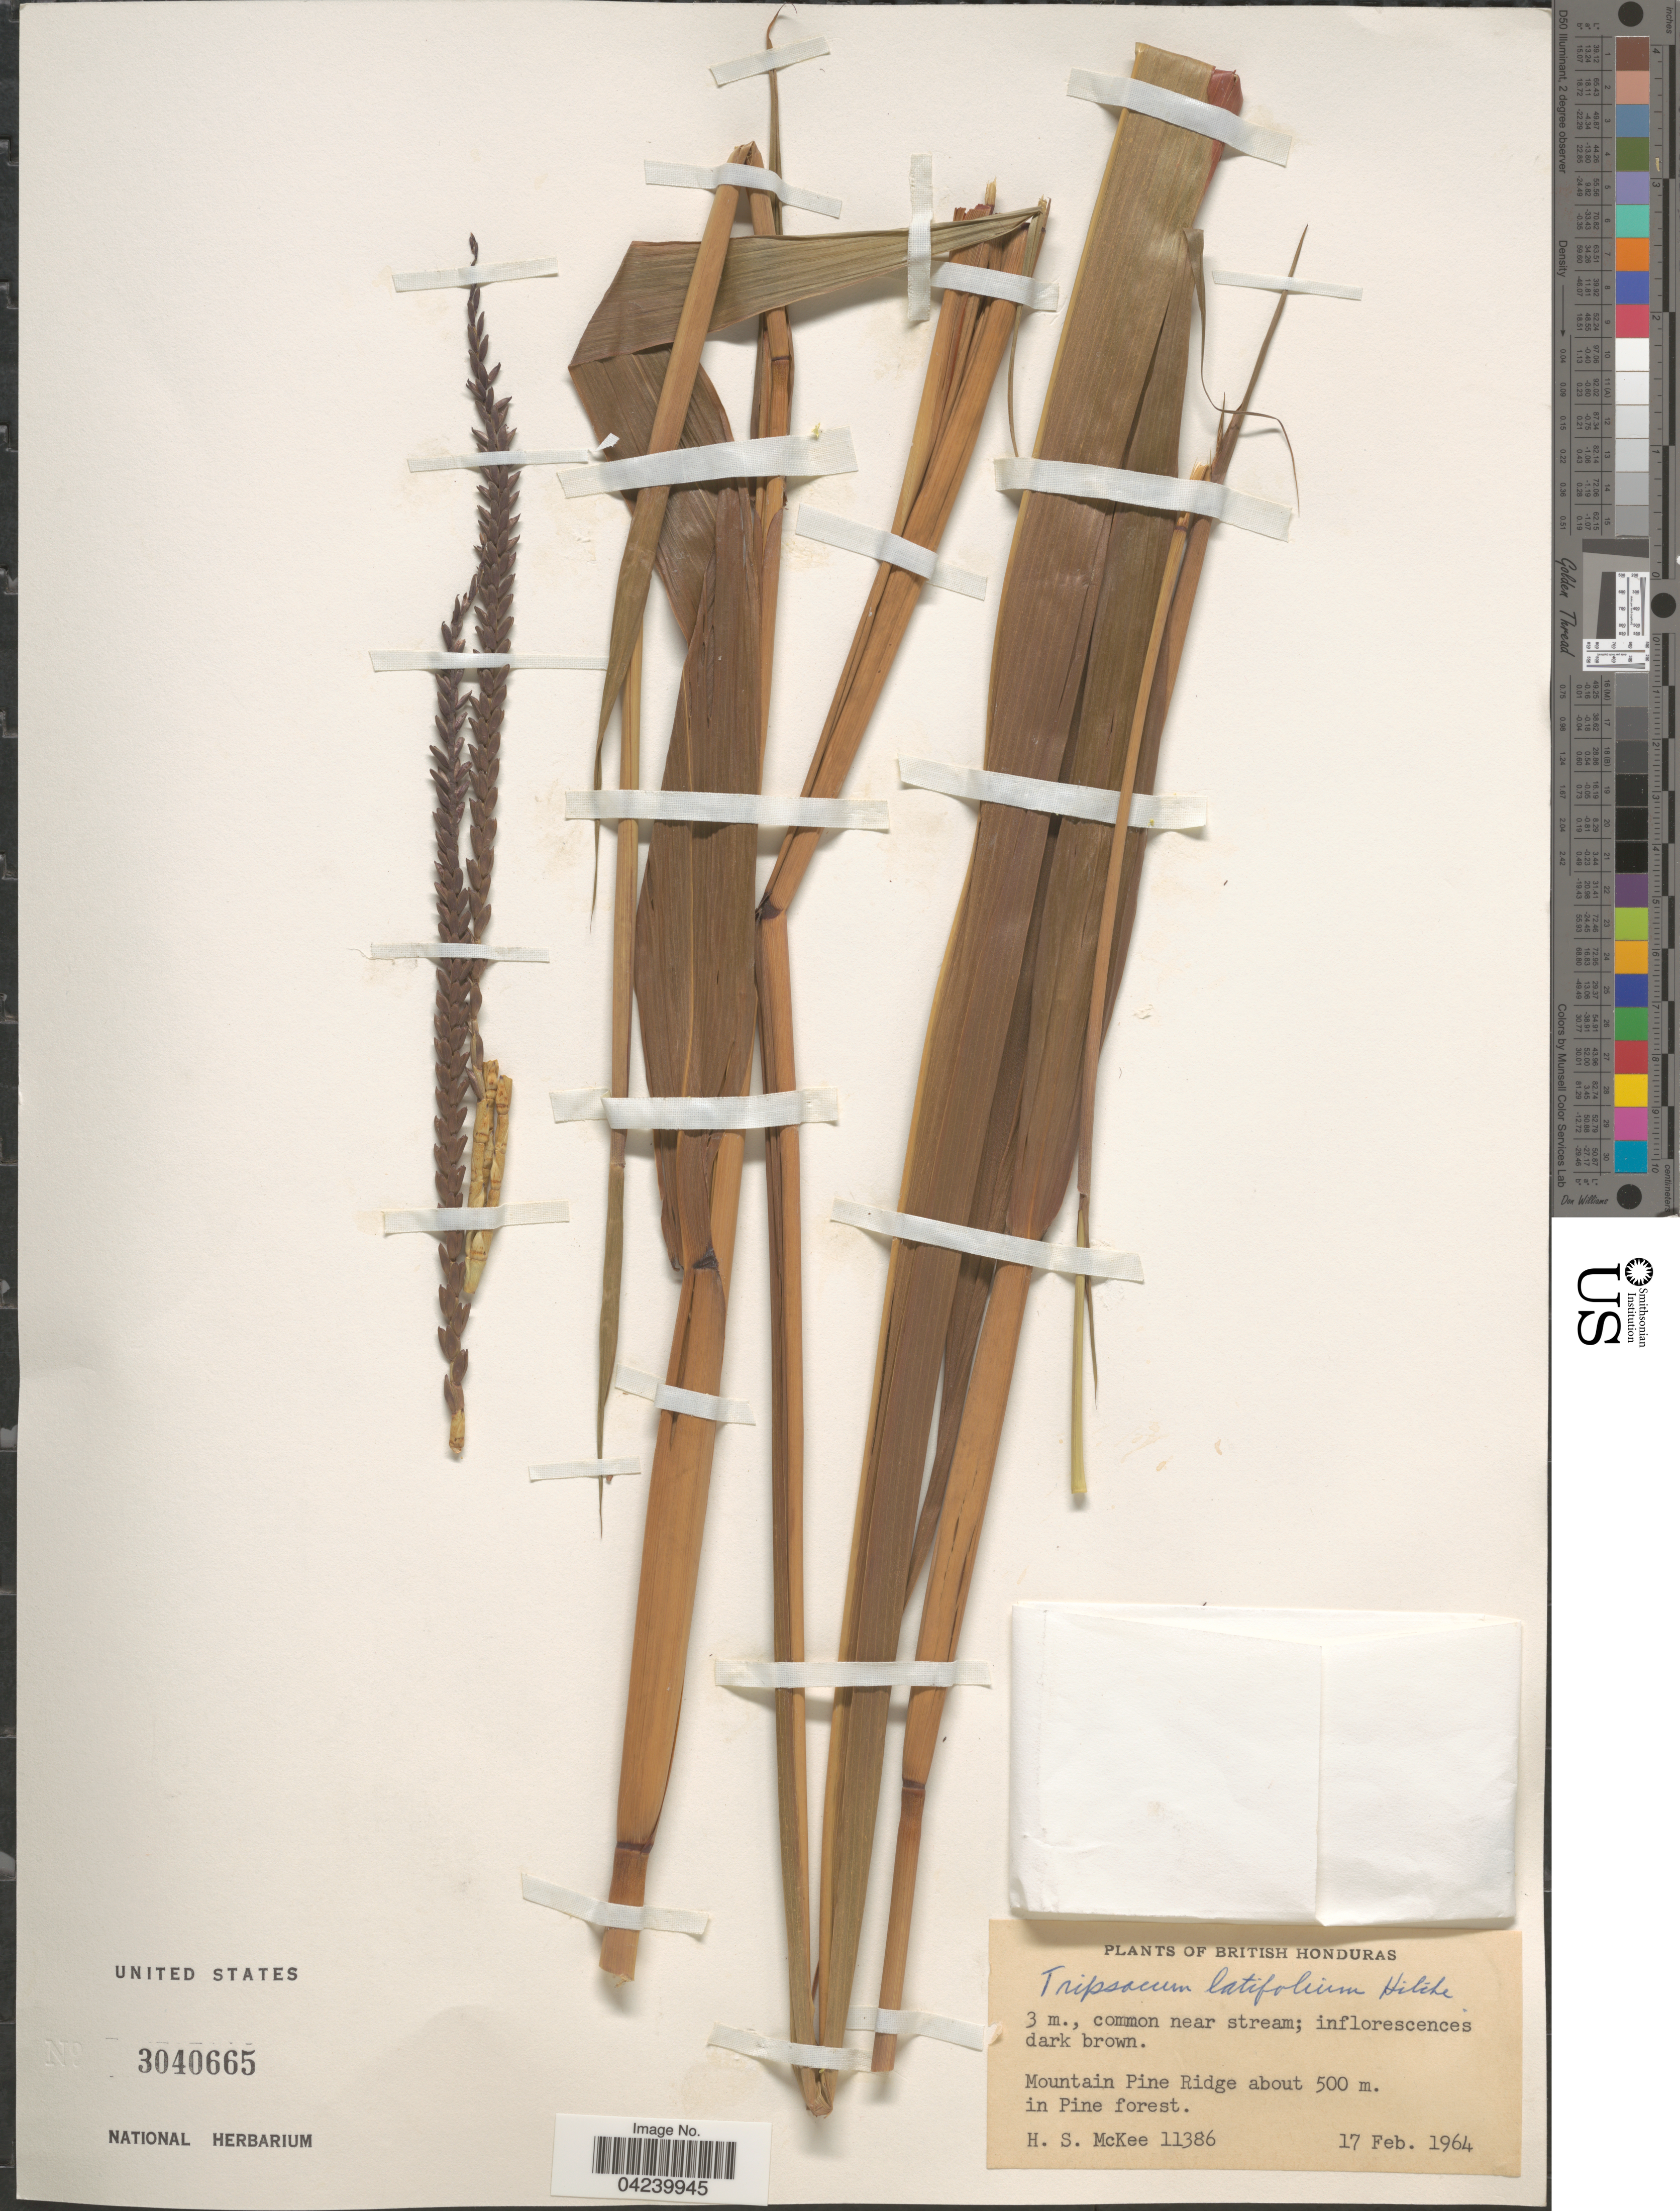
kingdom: Plantae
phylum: Tracheophyta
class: Liliopsida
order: Poales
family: Poaceae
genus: Tripsacum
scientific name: Tripsacum latifolium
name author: Hitchc.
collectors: H. S. McKee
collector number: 11386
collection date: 1964-02-17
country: Belize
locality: British Honduras. Mountain Pine Ridge in Pine forest.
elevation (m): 500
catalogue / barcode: US 3040665